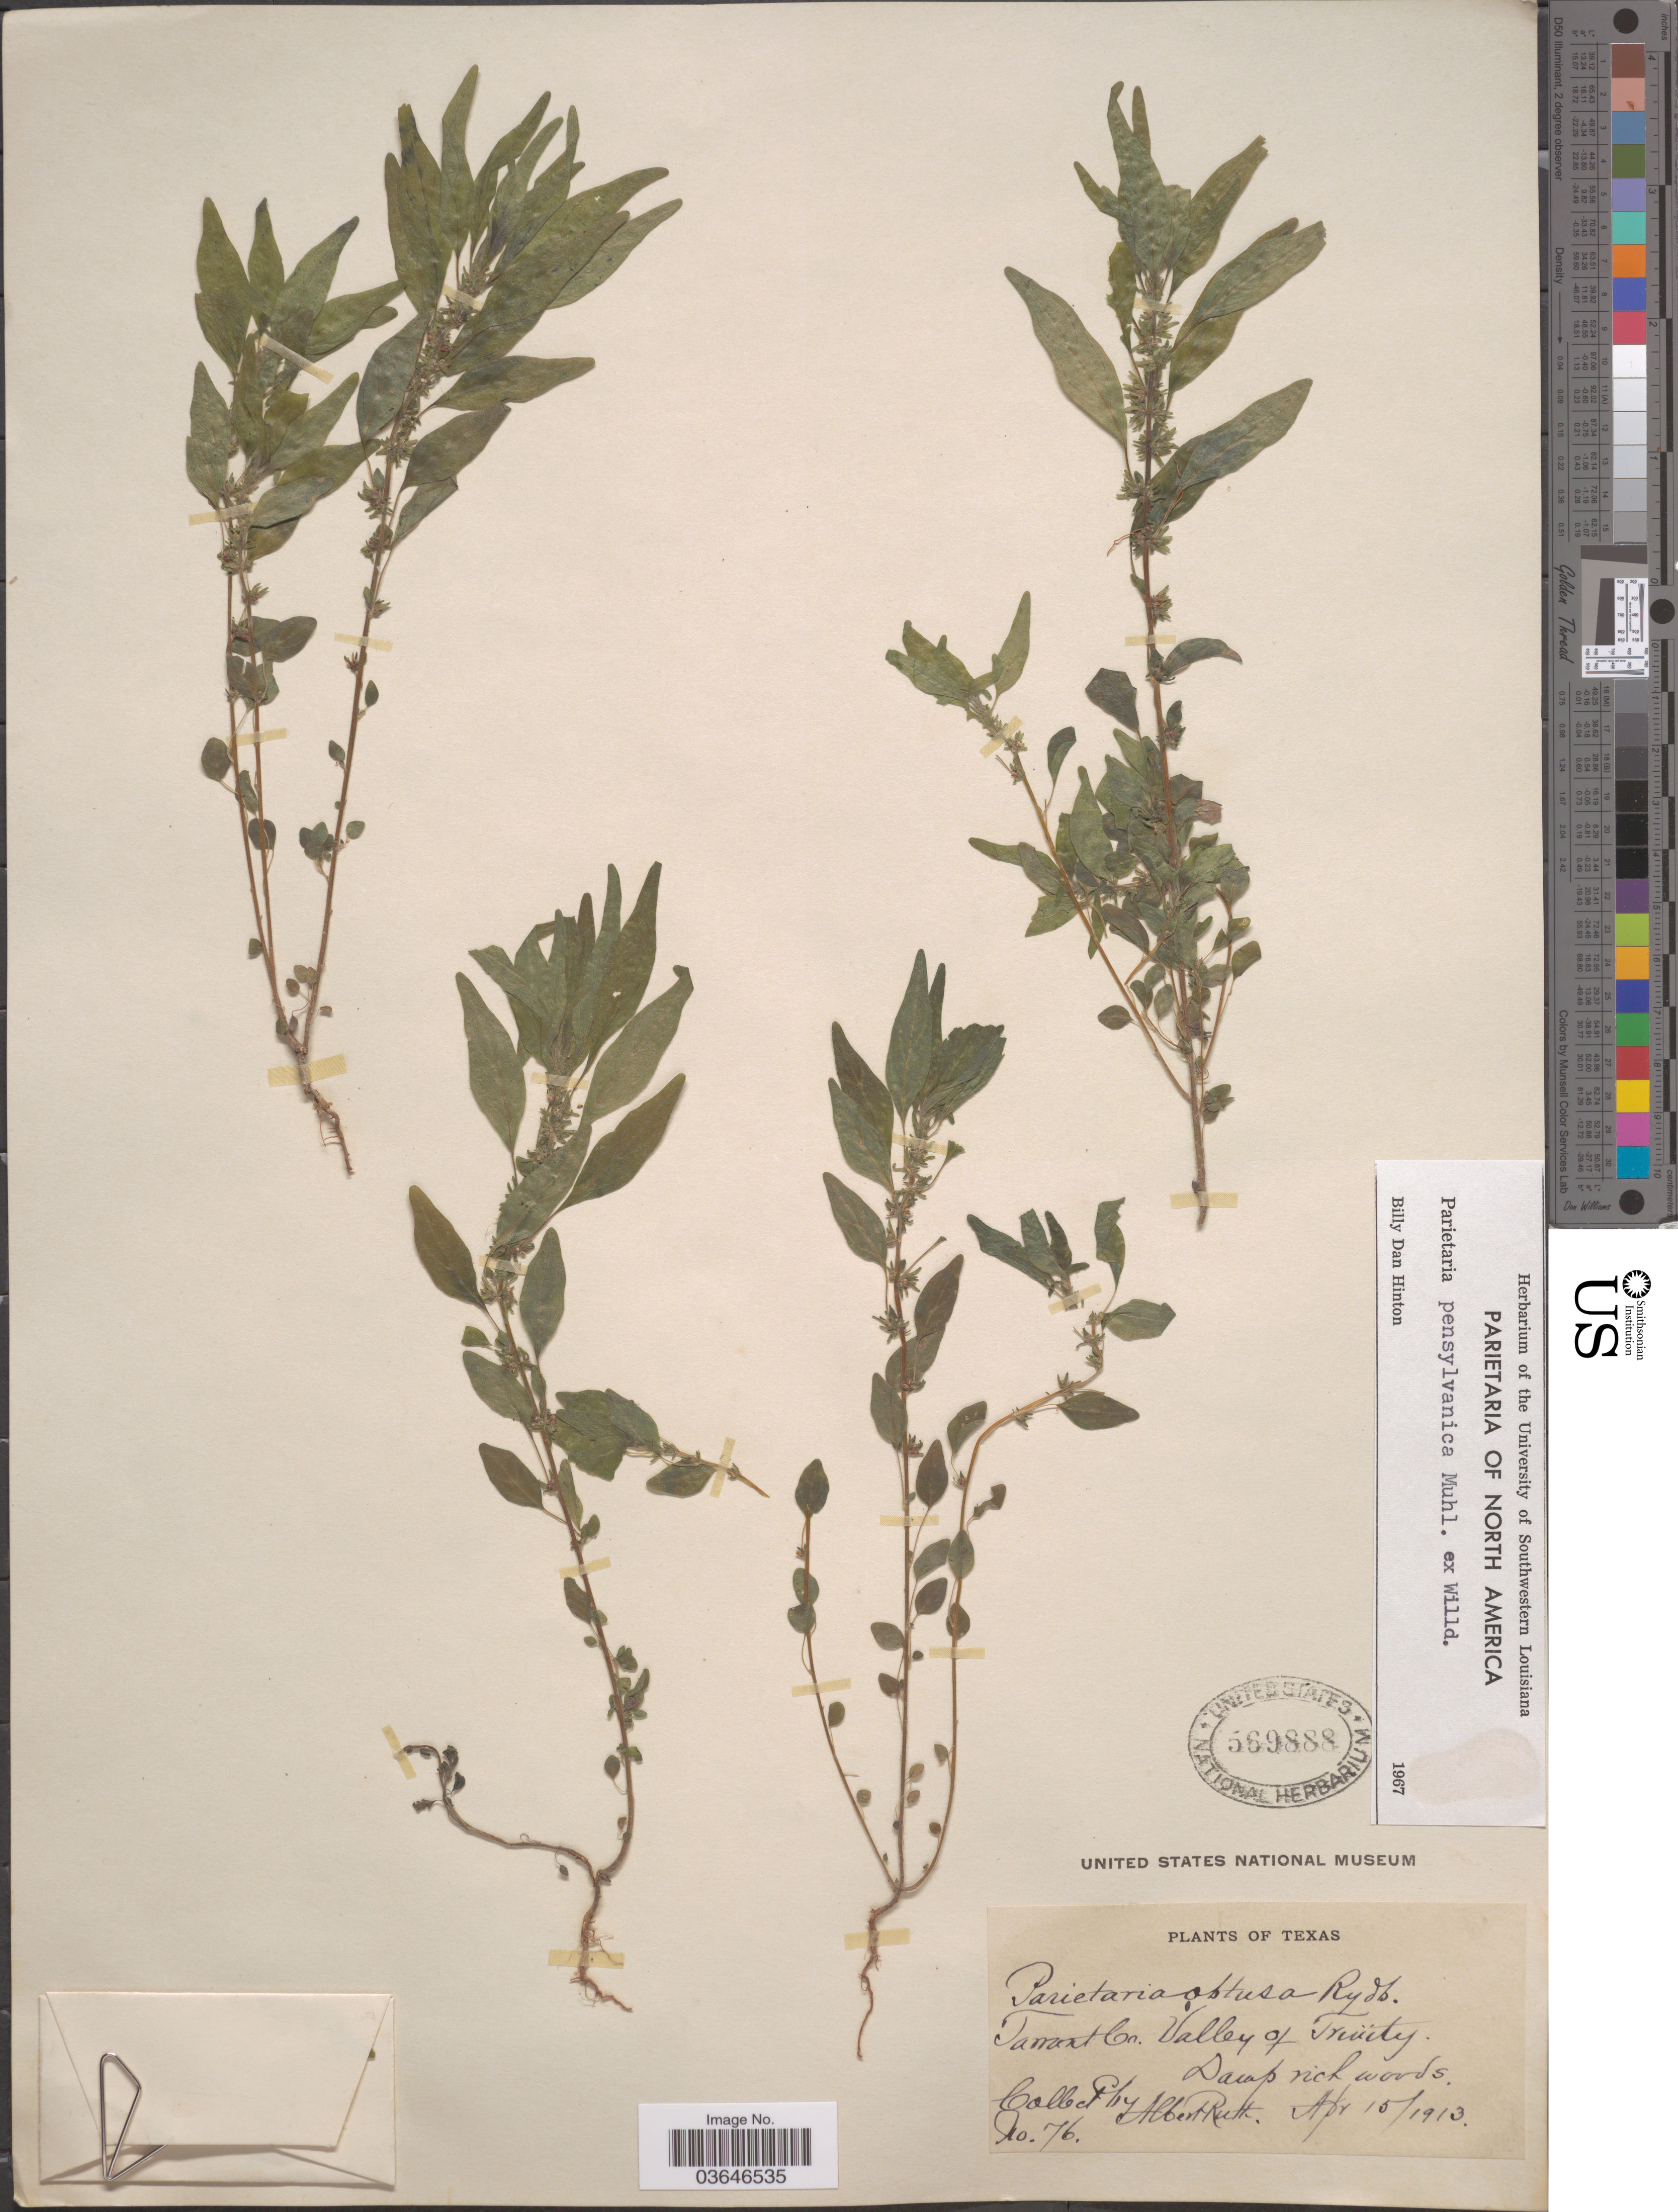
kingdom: Plantae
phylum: Tracheophyta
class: Magnoliopsida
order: Rosales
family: Urticaceae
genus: Parietaria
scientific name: Parietaria pensylvanica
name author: Muhl. ex Willd.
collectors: A. Ruth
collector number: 76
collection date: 1913-04-15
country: United States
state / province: Texas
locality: Tarrant Co. Valley of Trinity.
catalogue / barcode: US 569888